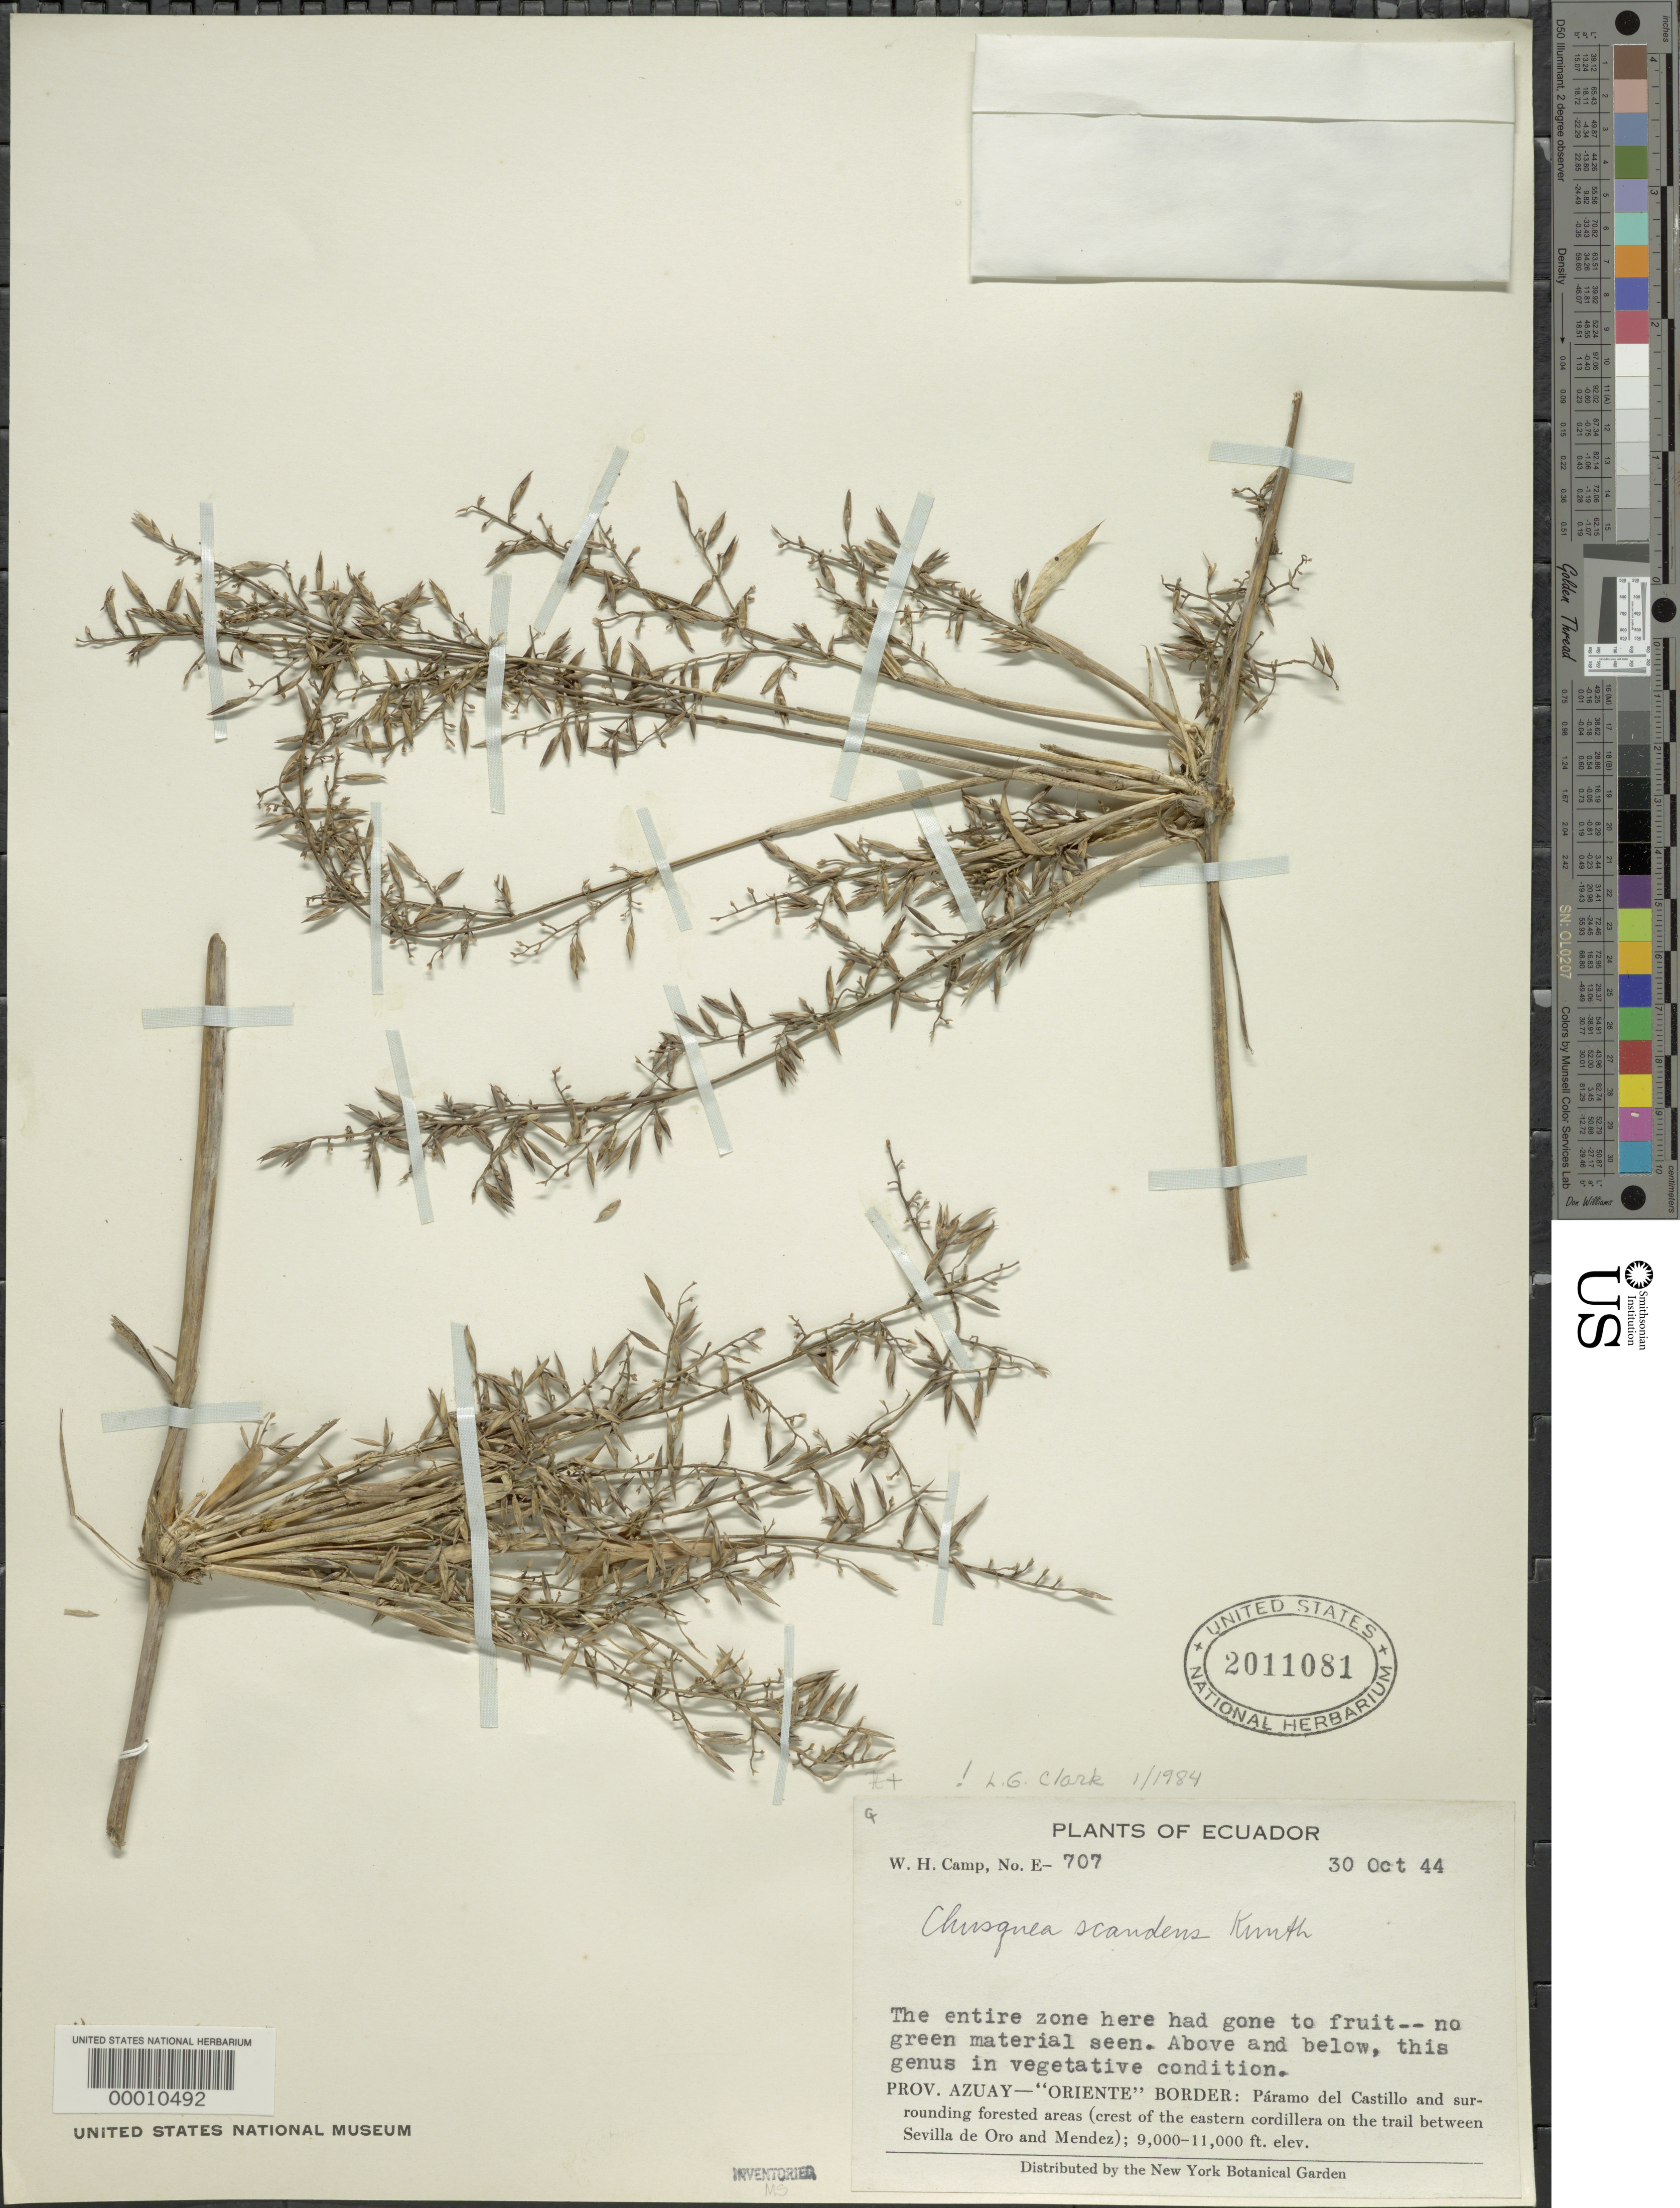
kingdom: Plantae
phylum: Tracheophyta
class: Liliopsida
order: Poales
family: Poaceae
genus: Chusquea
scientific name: Chusquea scandens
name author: Kunth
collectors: W. H. Camp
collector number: E-707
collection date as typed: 30 Oct 1944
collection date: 1944-10-30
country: Ecuador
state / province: Cañar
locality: Oriente, Paramo del Castillo, Mendez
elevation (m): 2745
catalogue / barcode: US 2011081